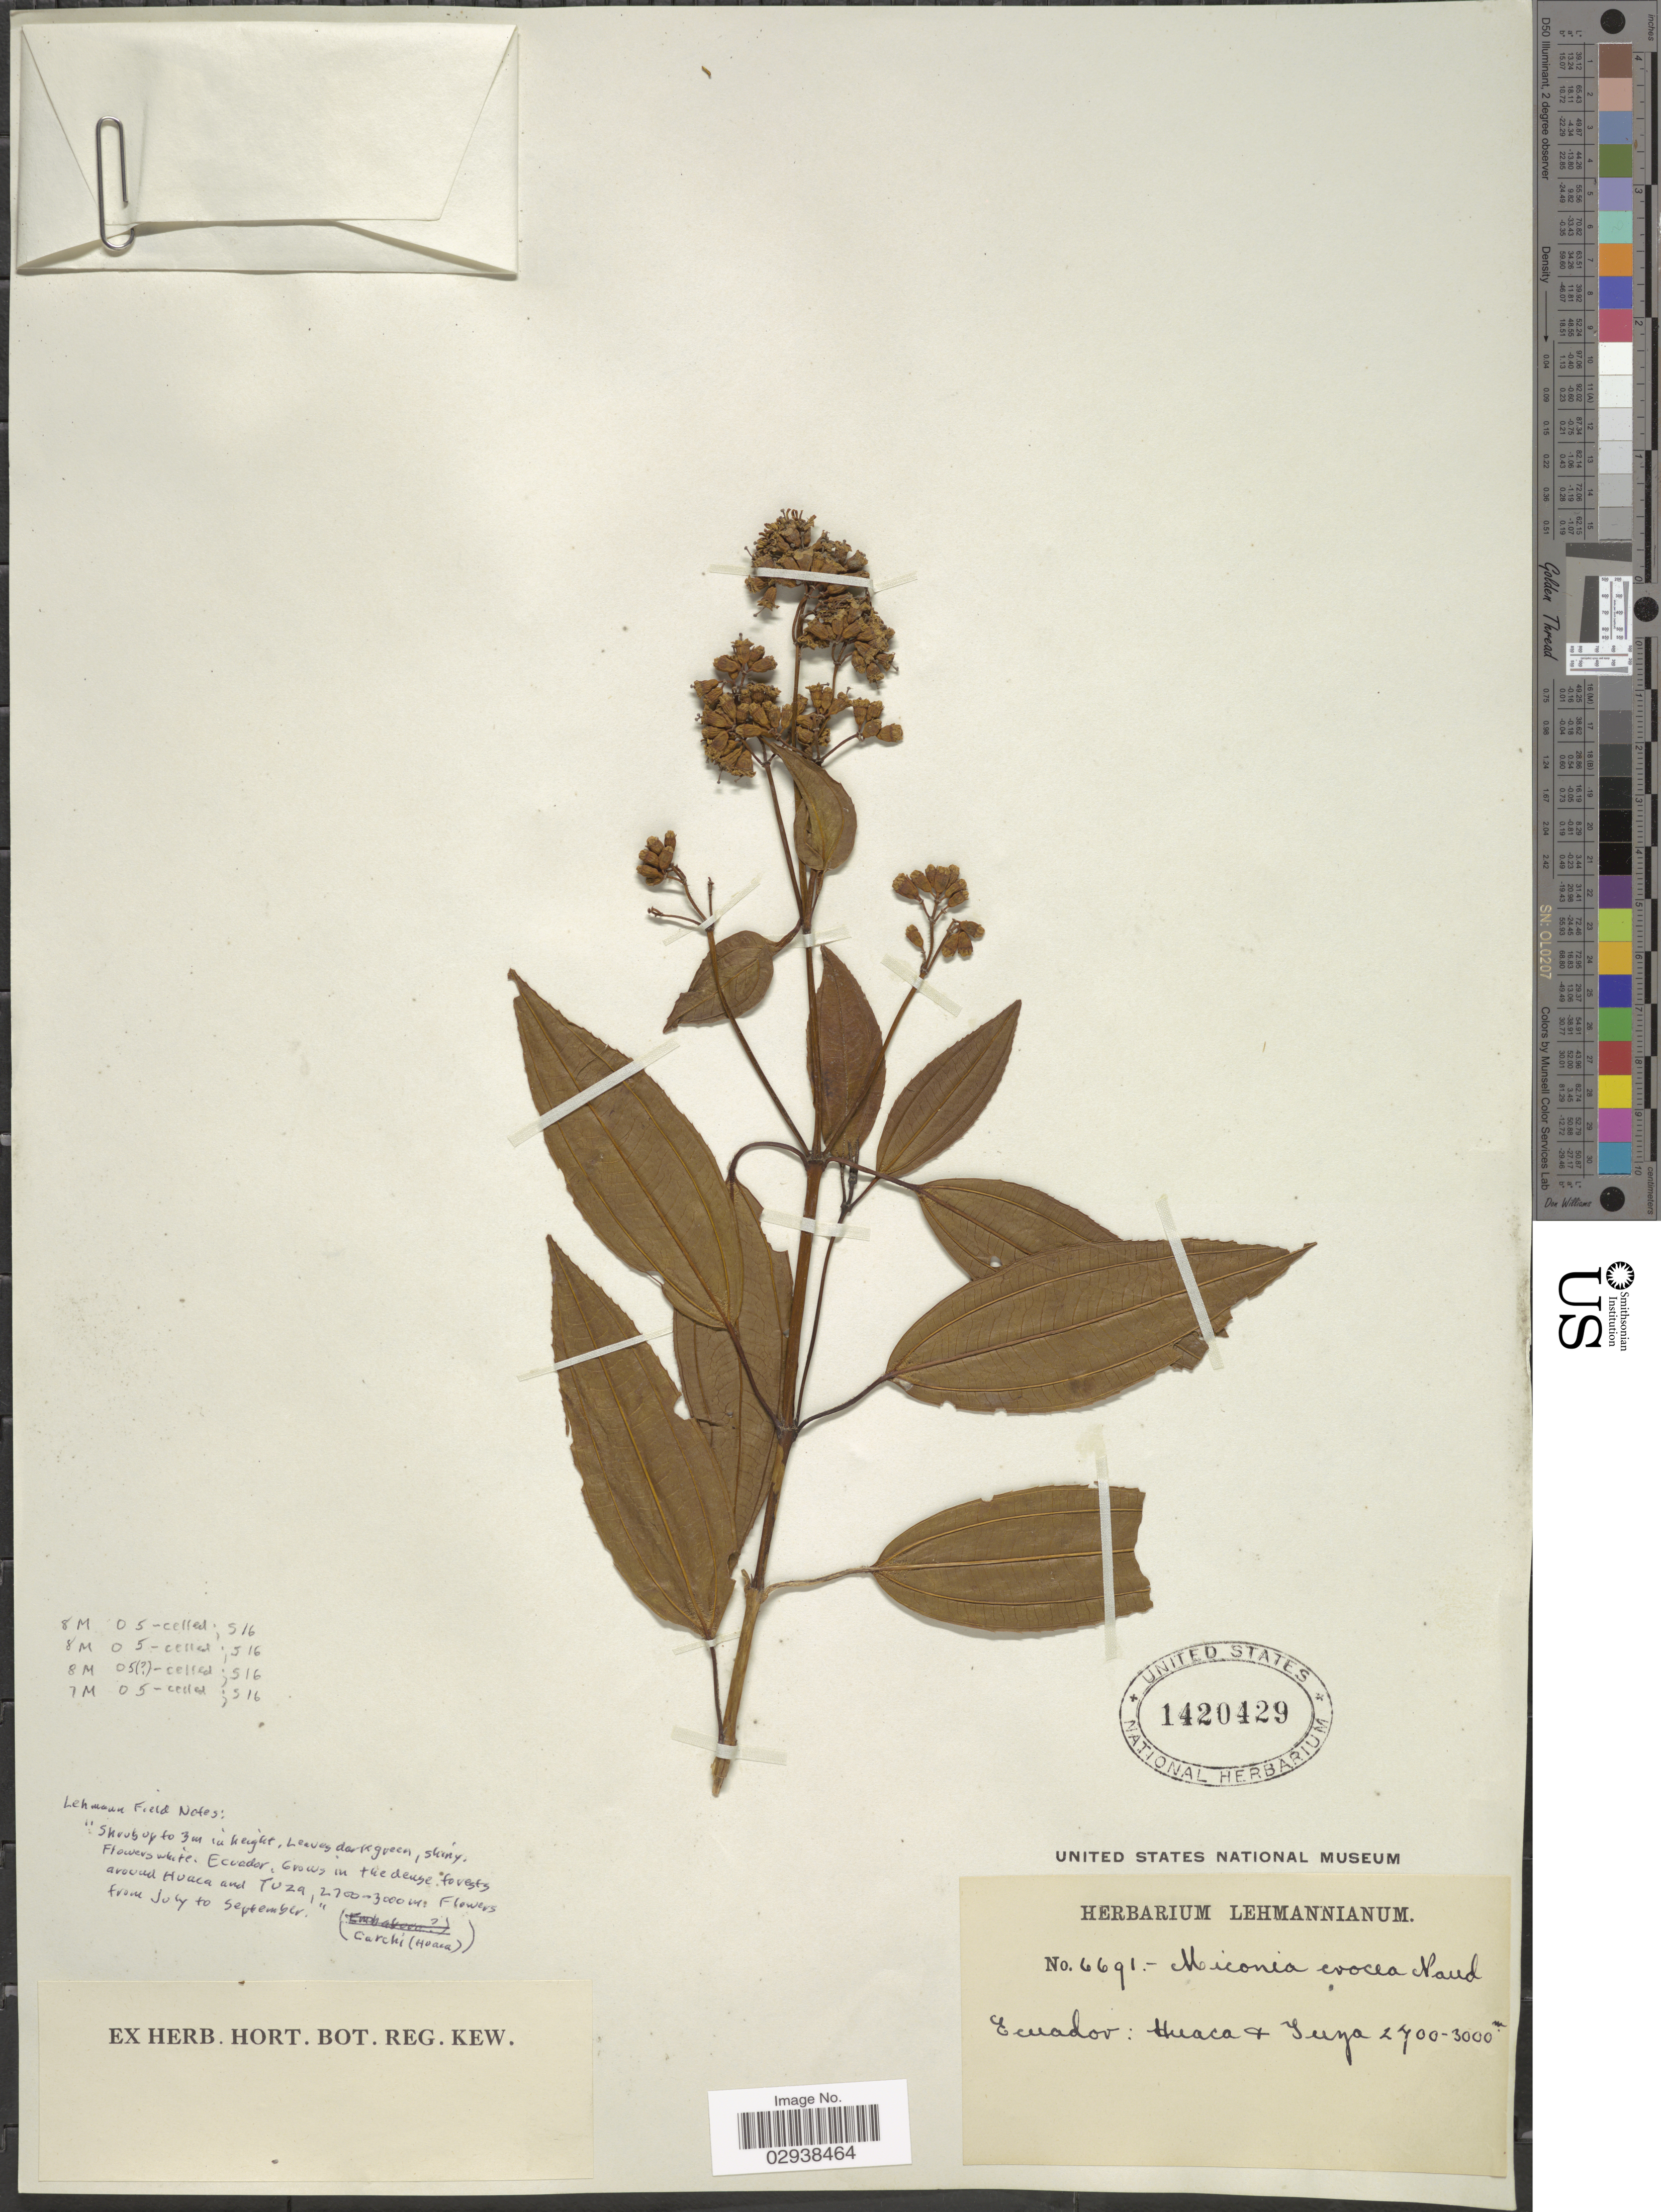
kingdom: Plantae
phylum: Tracheophyta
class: Magnoliopsida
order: Myrtales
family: Melastomataceae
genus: Miconia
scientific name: Miconia crocea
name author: (Desr.) Naudin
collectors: ex herb. Lehmannianum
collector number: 6691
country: Ecuador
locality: Huaca & Yuya [interpreted].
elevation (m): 2700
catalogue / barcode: US 1420429